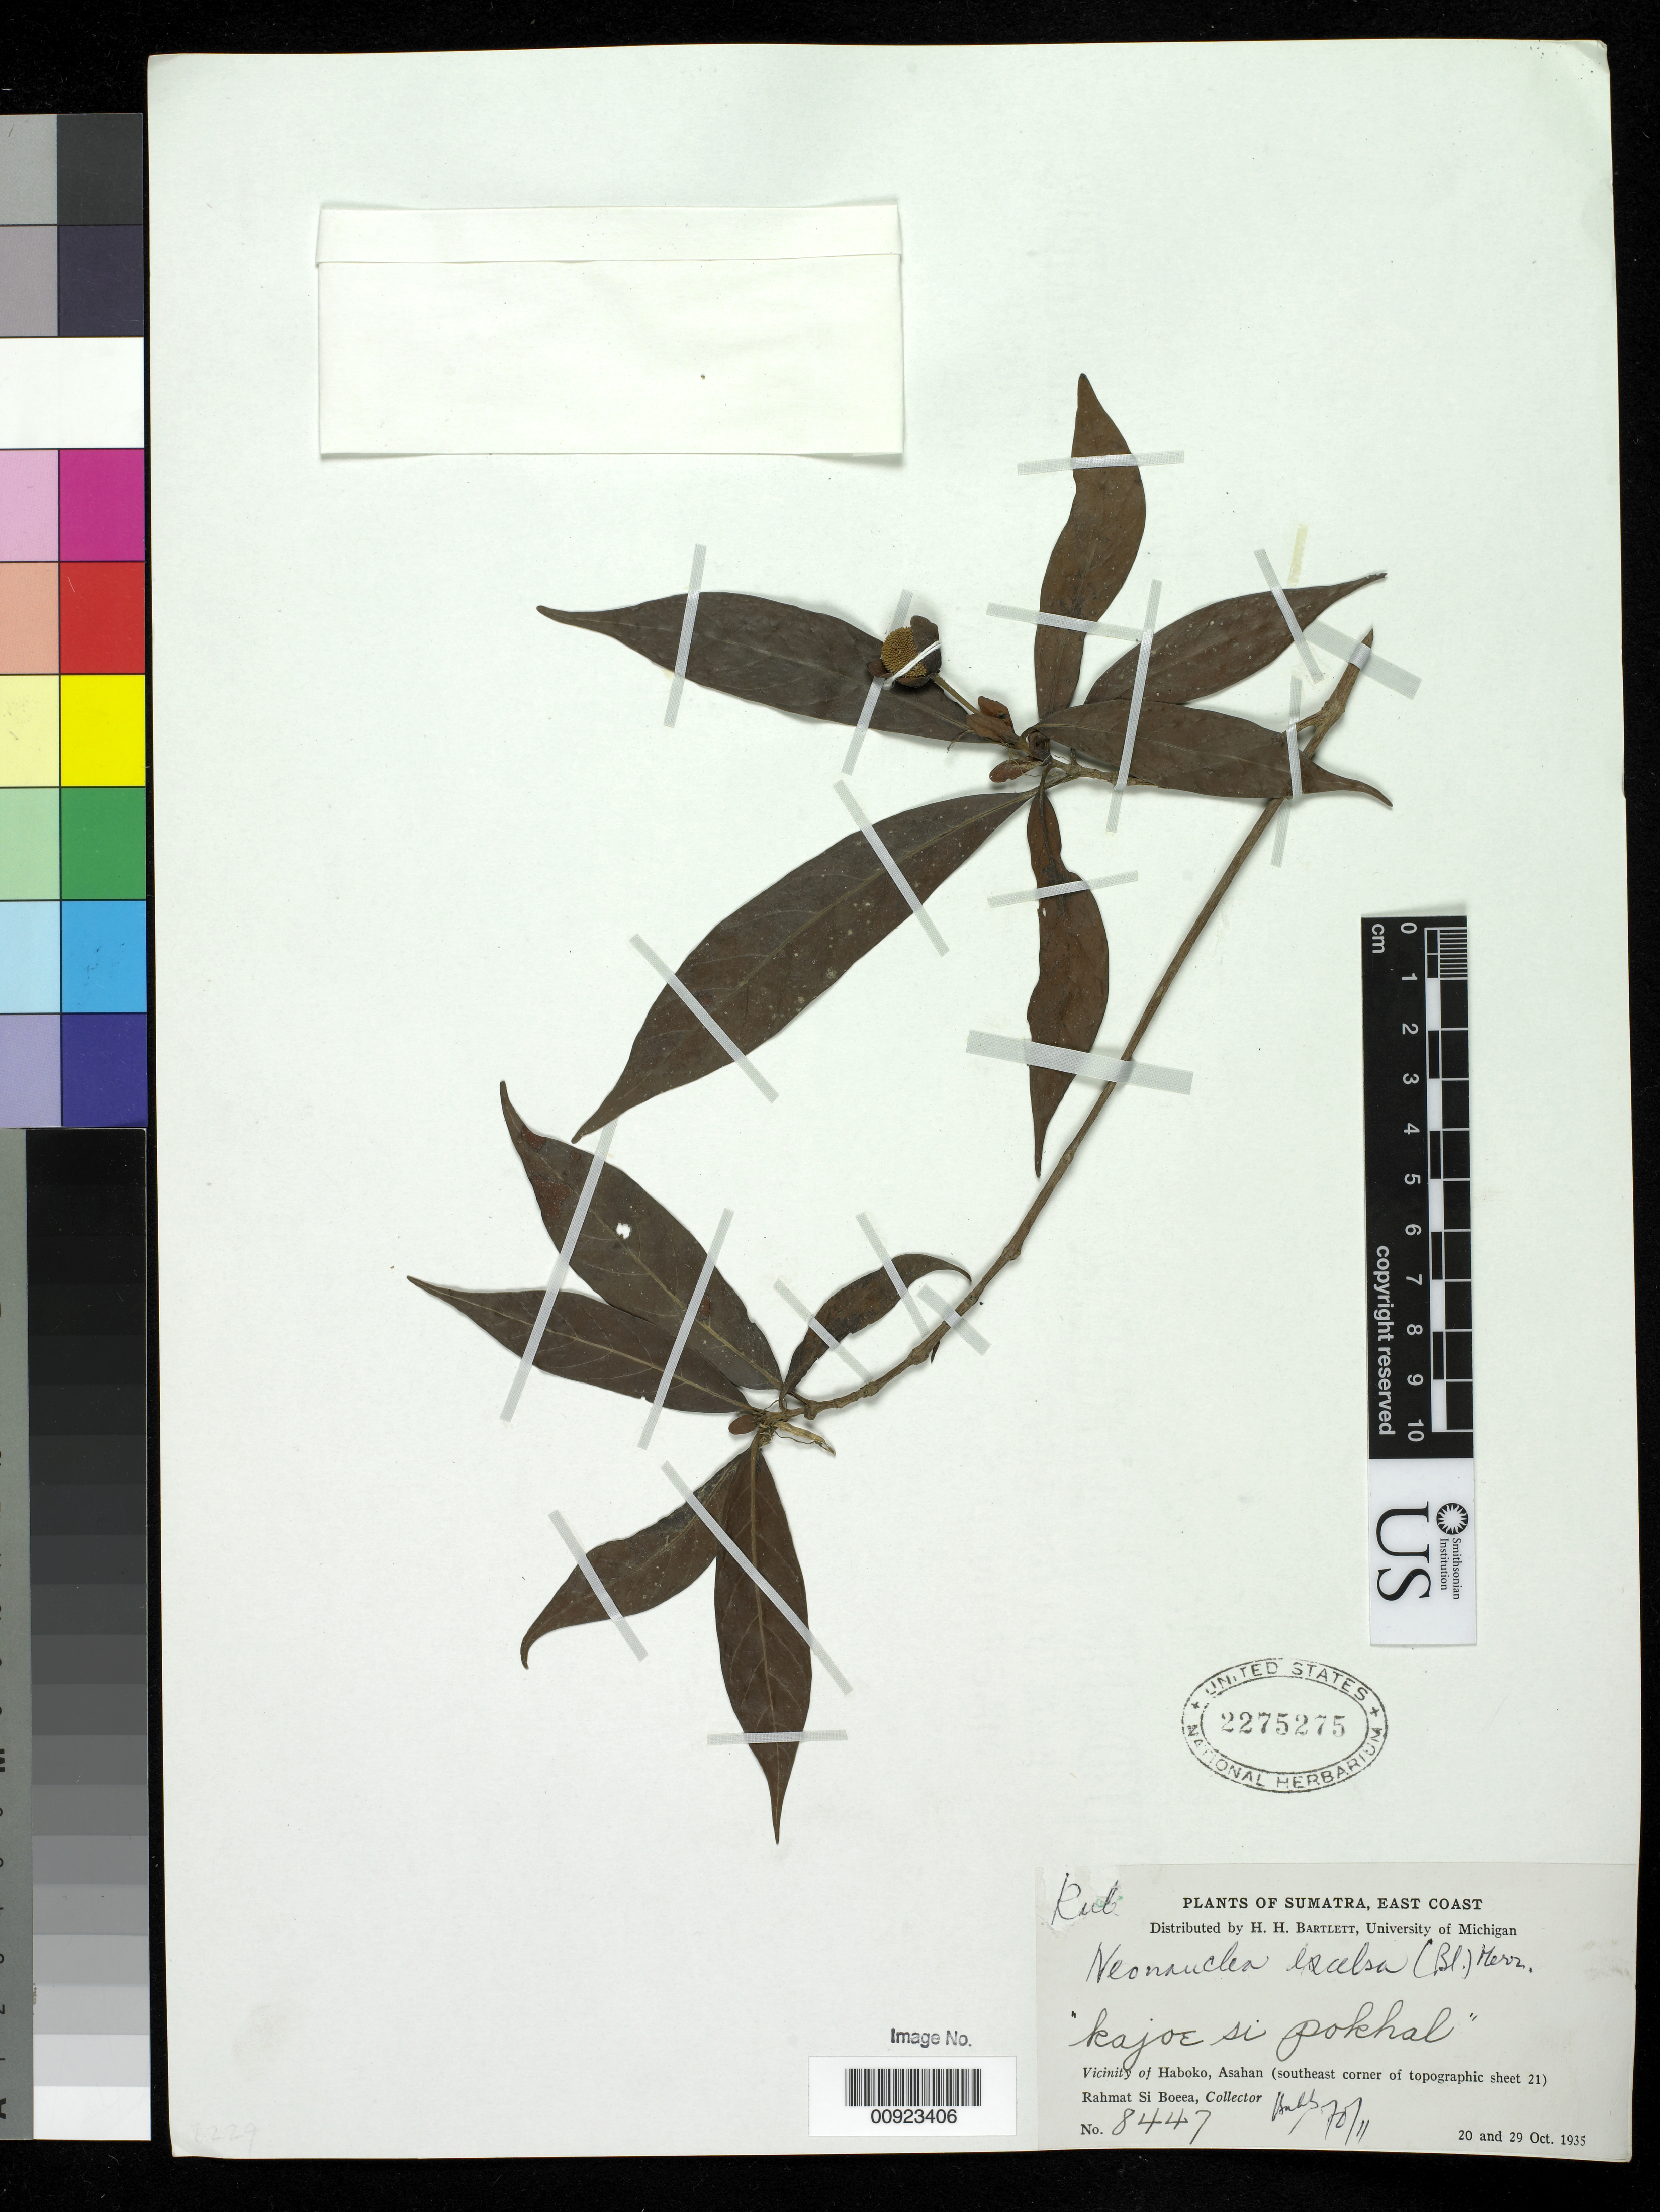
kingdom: Plantae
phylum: Tracheophyta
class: Magnoliopsida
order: Gentianales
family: Rubiaceae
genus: Neonauclea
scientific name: Neonauclea excelsa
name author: Merr.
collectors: Rahmat Si Boeea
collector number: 8447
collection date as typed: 20 Oct 1935 and 29 Oct 1935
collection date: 1935-10-20,1935-10-29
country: Indonesia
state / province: Sumatra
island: Sumatra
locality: vicinity of Haboko, Asahan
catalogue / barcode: US 2275275